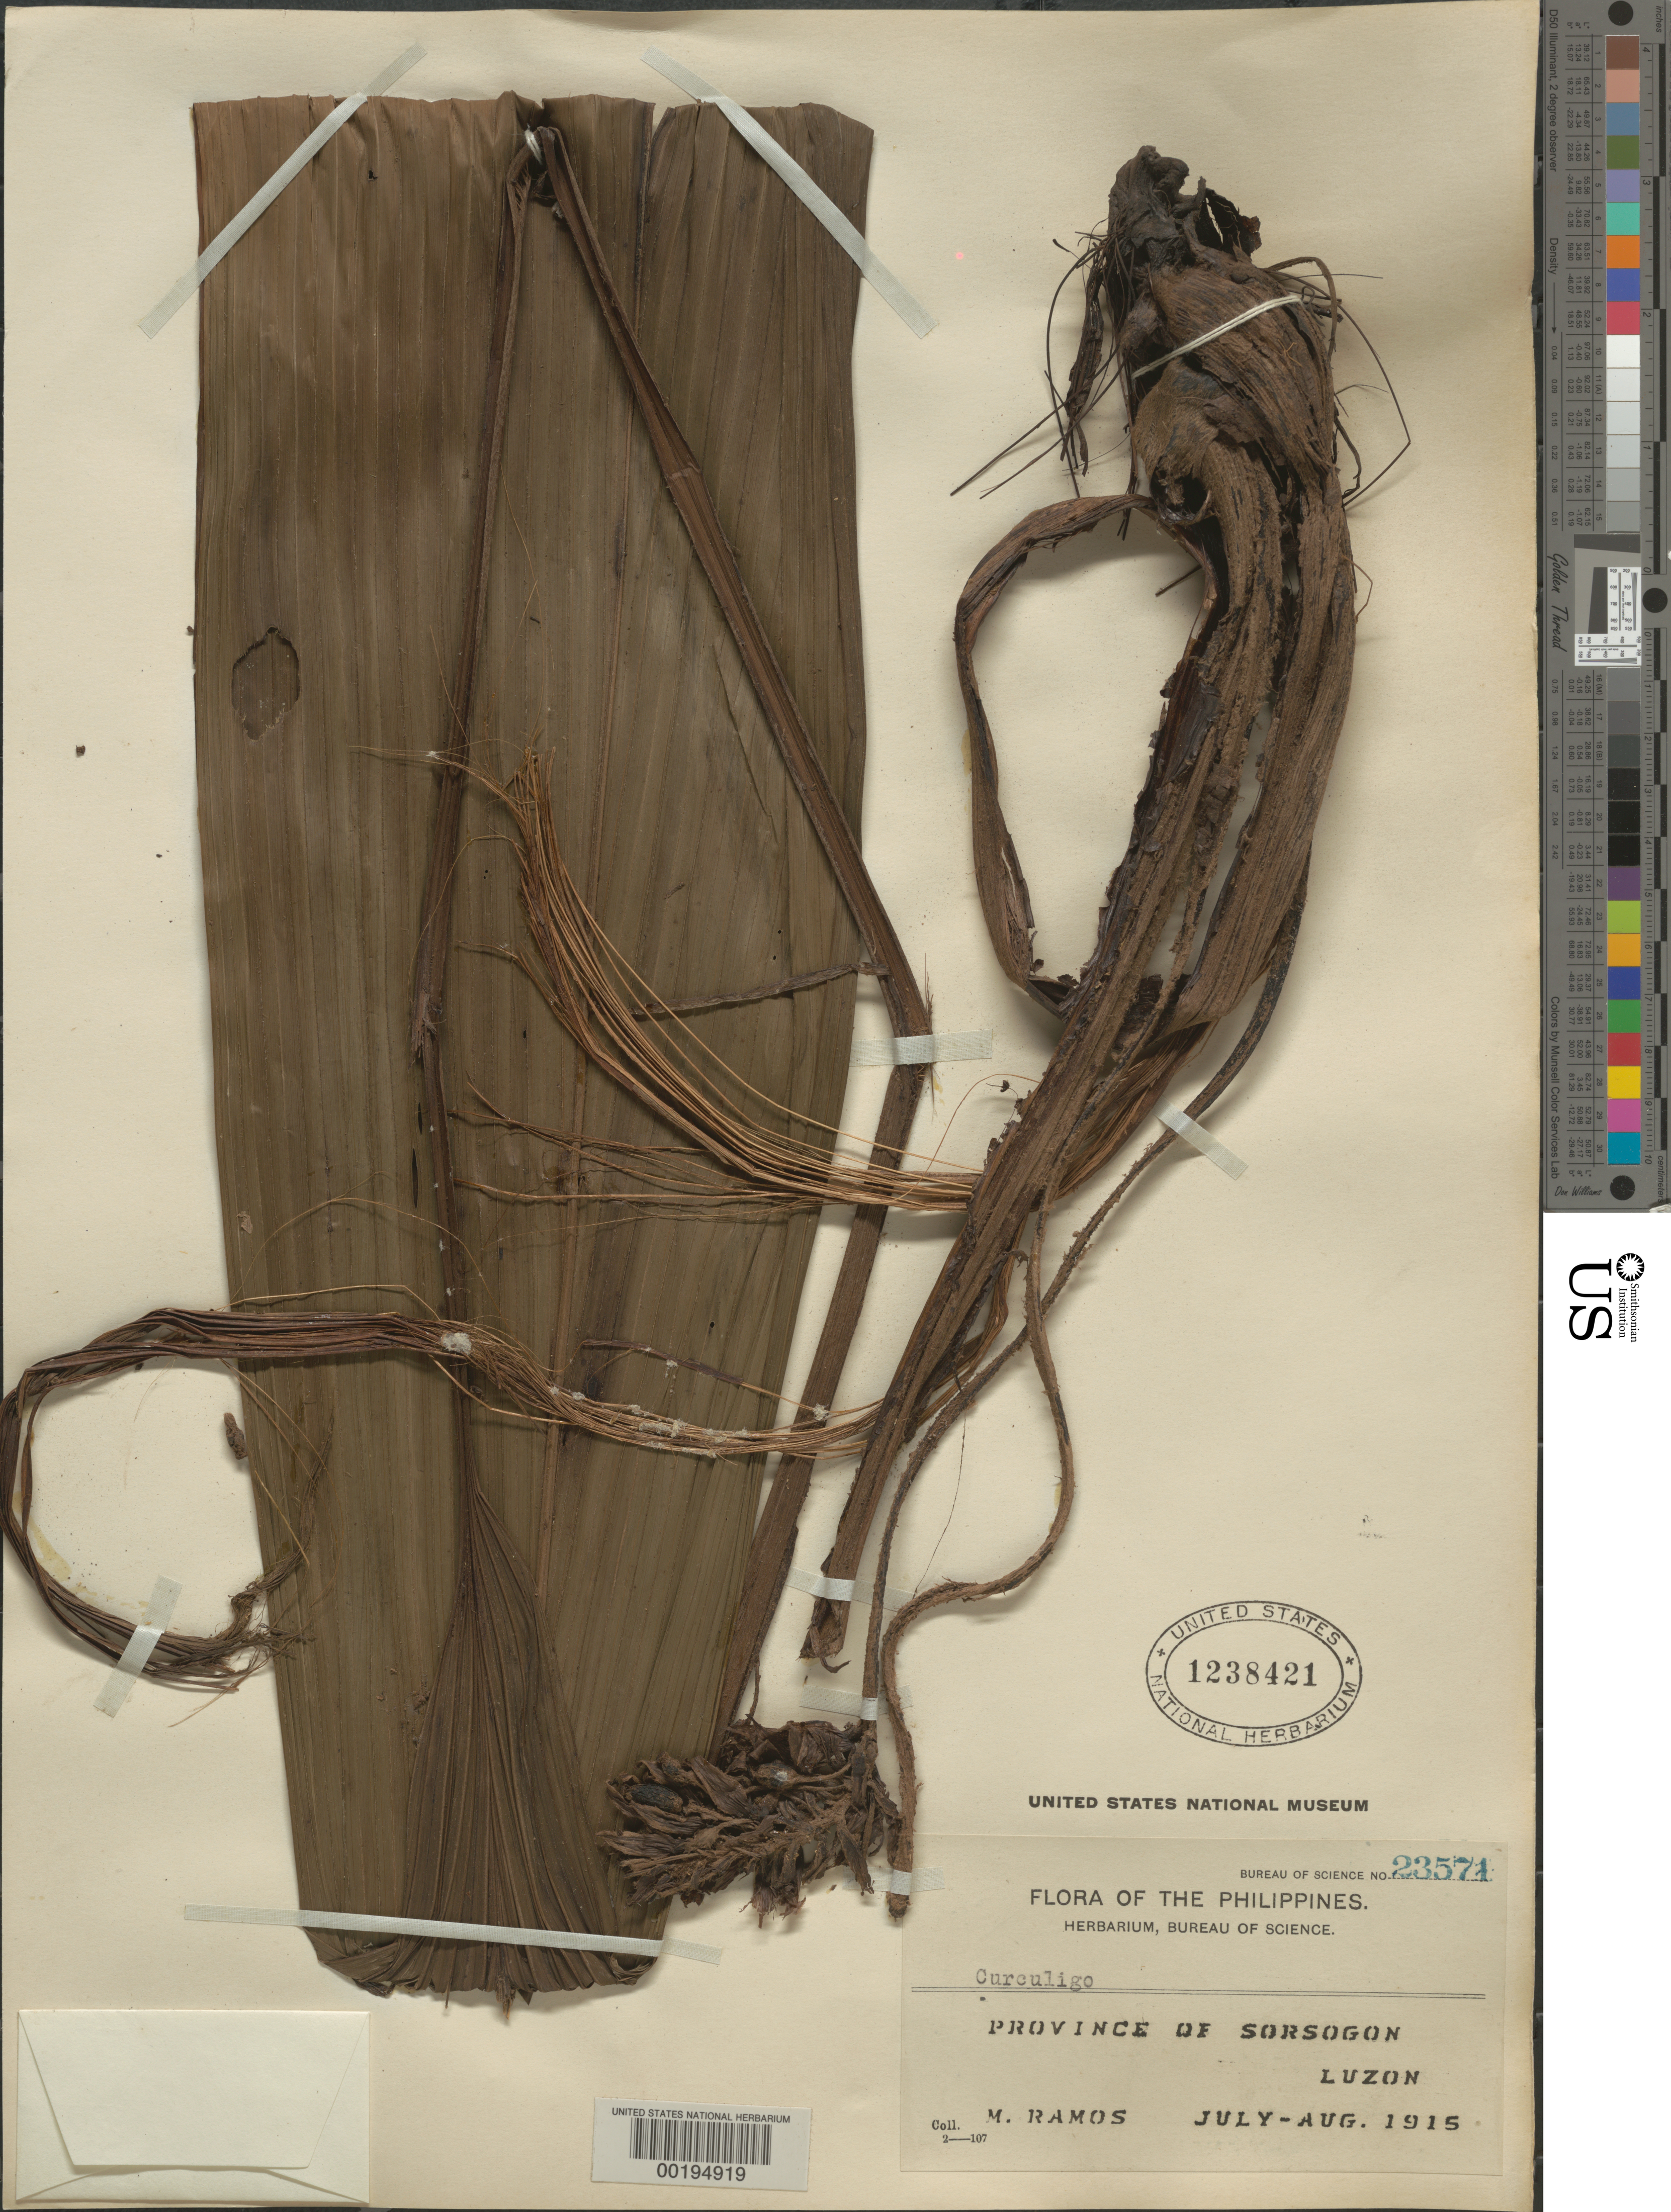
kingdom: Plantae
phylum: Tracheophyta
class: Liliopsida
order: Asparagales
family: Hypoxidaceae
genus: Curculigo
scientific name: Curculigo sp.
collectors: M. Ramos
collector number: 23571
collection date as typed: Jul 1915 to -- Aug 1915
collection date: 1915-07/1915-08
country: Philippines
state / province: Bicol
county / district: Sorsogon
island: Luzon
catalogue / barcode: US 1238421